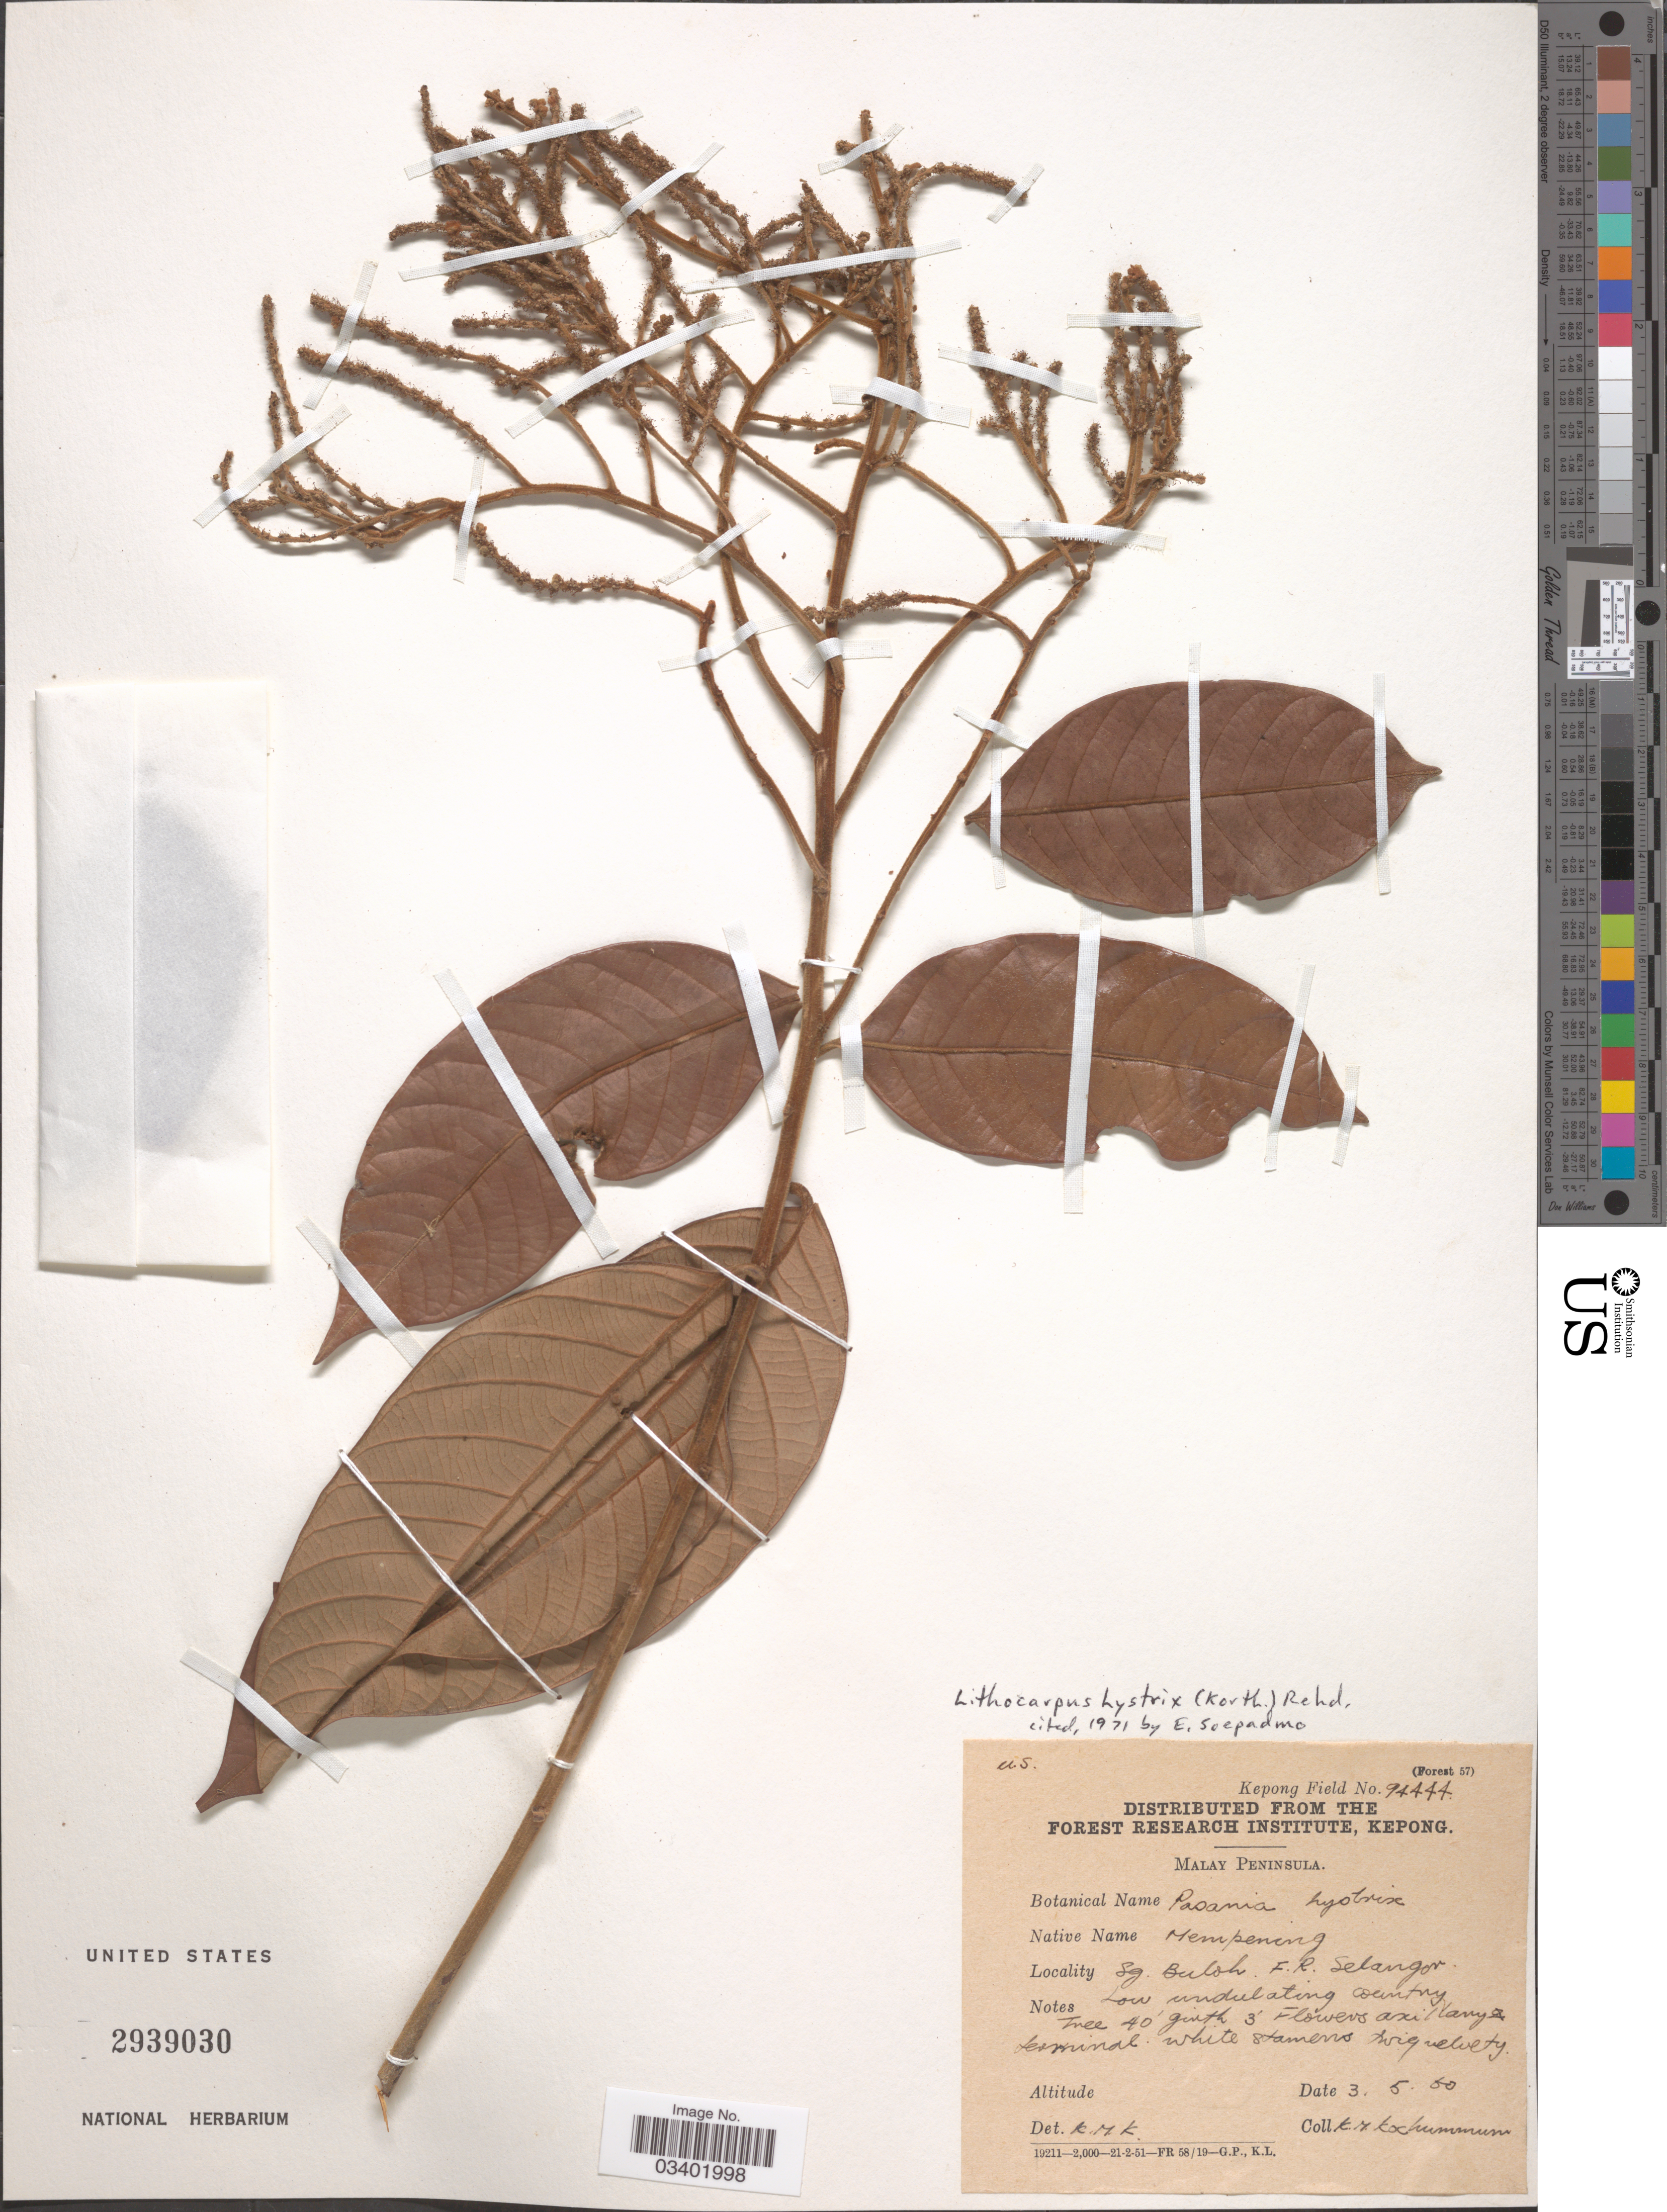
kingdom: Plantae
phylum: Tracheophyta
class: Magnoliopsida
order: Fagales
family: Fagaceae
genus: Lithocarpus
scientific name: Lithocarpus hystrix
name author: (Korth.) Rehder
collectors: K. Kochummen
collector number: Kepong Field 94444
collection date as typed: Transcribed d/m/y: 3/5/60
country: Malaysia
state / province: Selangor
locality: Malay Peninsula. Sg. Buloh. F. R. Selangor.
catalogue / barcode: US 2939030